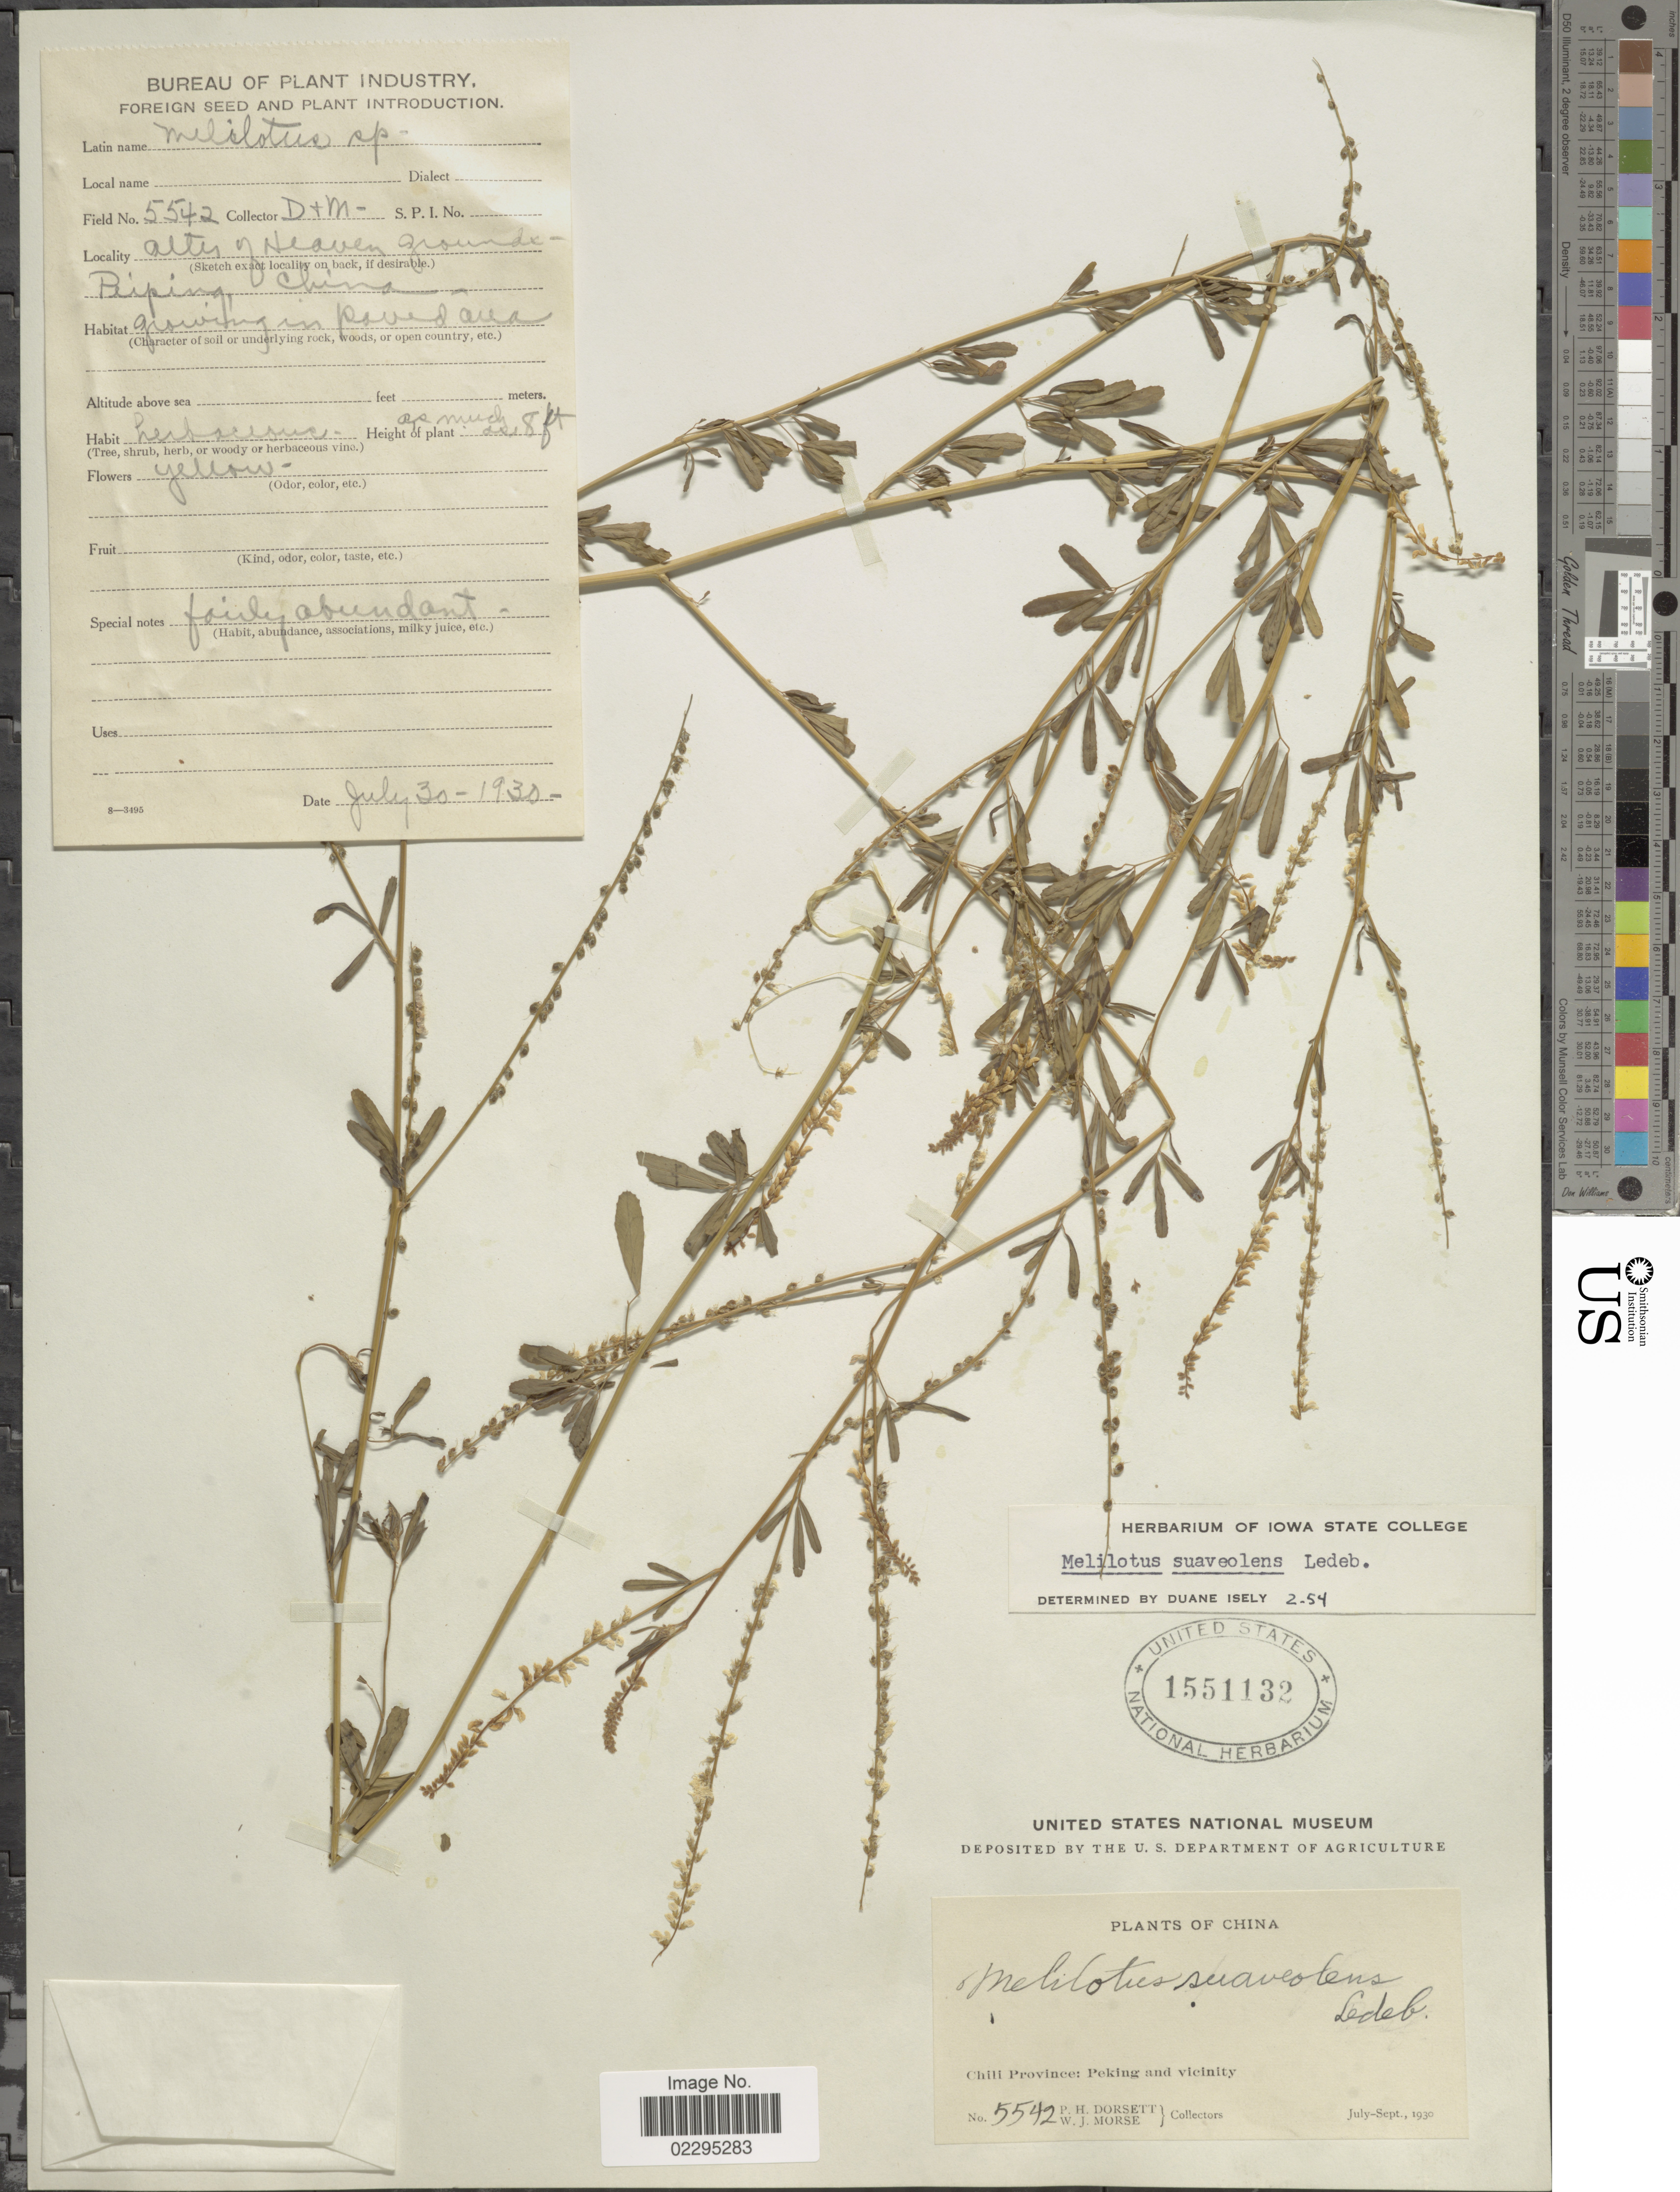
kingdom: Plantae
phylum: Tracheophyta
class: Magnoliopsida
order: Fabales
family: Fabaceae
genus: Melilotus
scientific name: Melilotus suaveolens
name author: Ledeb.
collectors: P. H. Dorsett & W. J. Morse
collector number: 5542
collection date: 1930-07-30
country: China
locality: Chili Province: Peking and vicinity.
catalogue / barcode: US 1551132